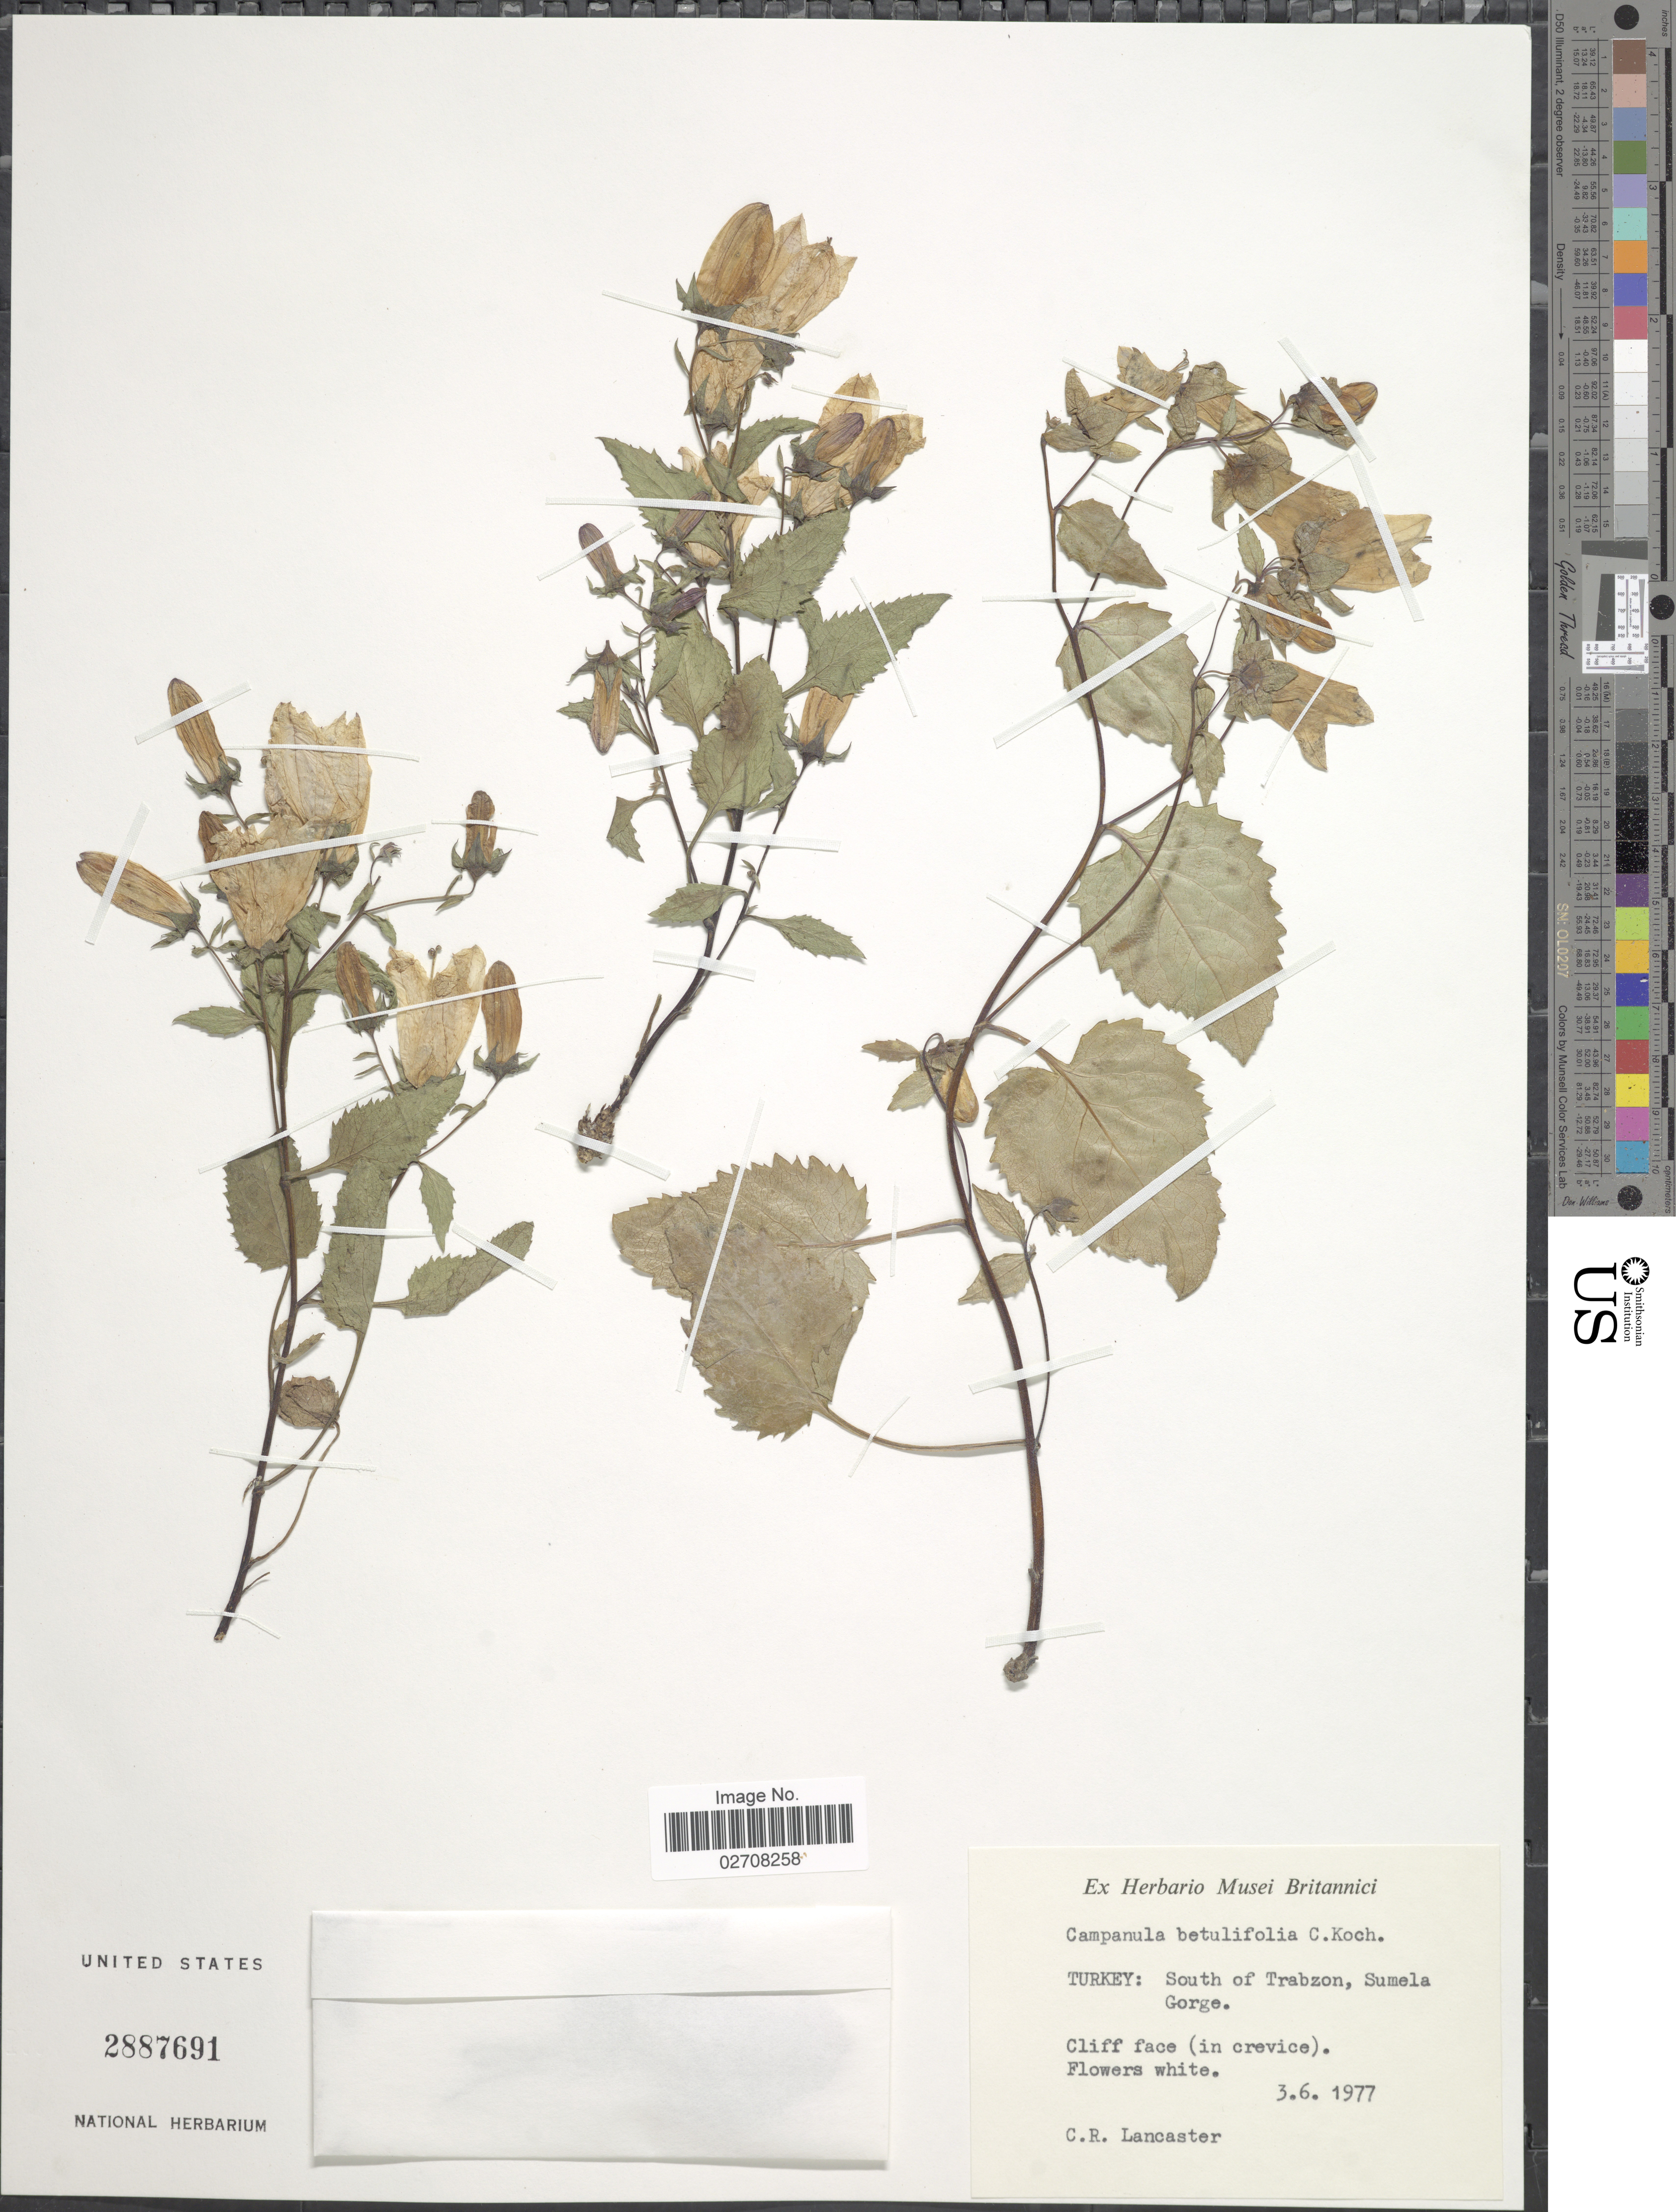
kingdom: Plantae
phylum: Tracheophyta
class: Magnoliopsida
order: Asterales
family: Campanulaceae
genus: Campanula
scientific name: Campanula betulifolia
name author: K. Koch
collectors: C. Lancaster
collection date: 1977-06-03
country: Turkey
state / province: Trabzon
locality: South of Trabzon, Sumela Gorge.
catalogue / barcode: US 2887691